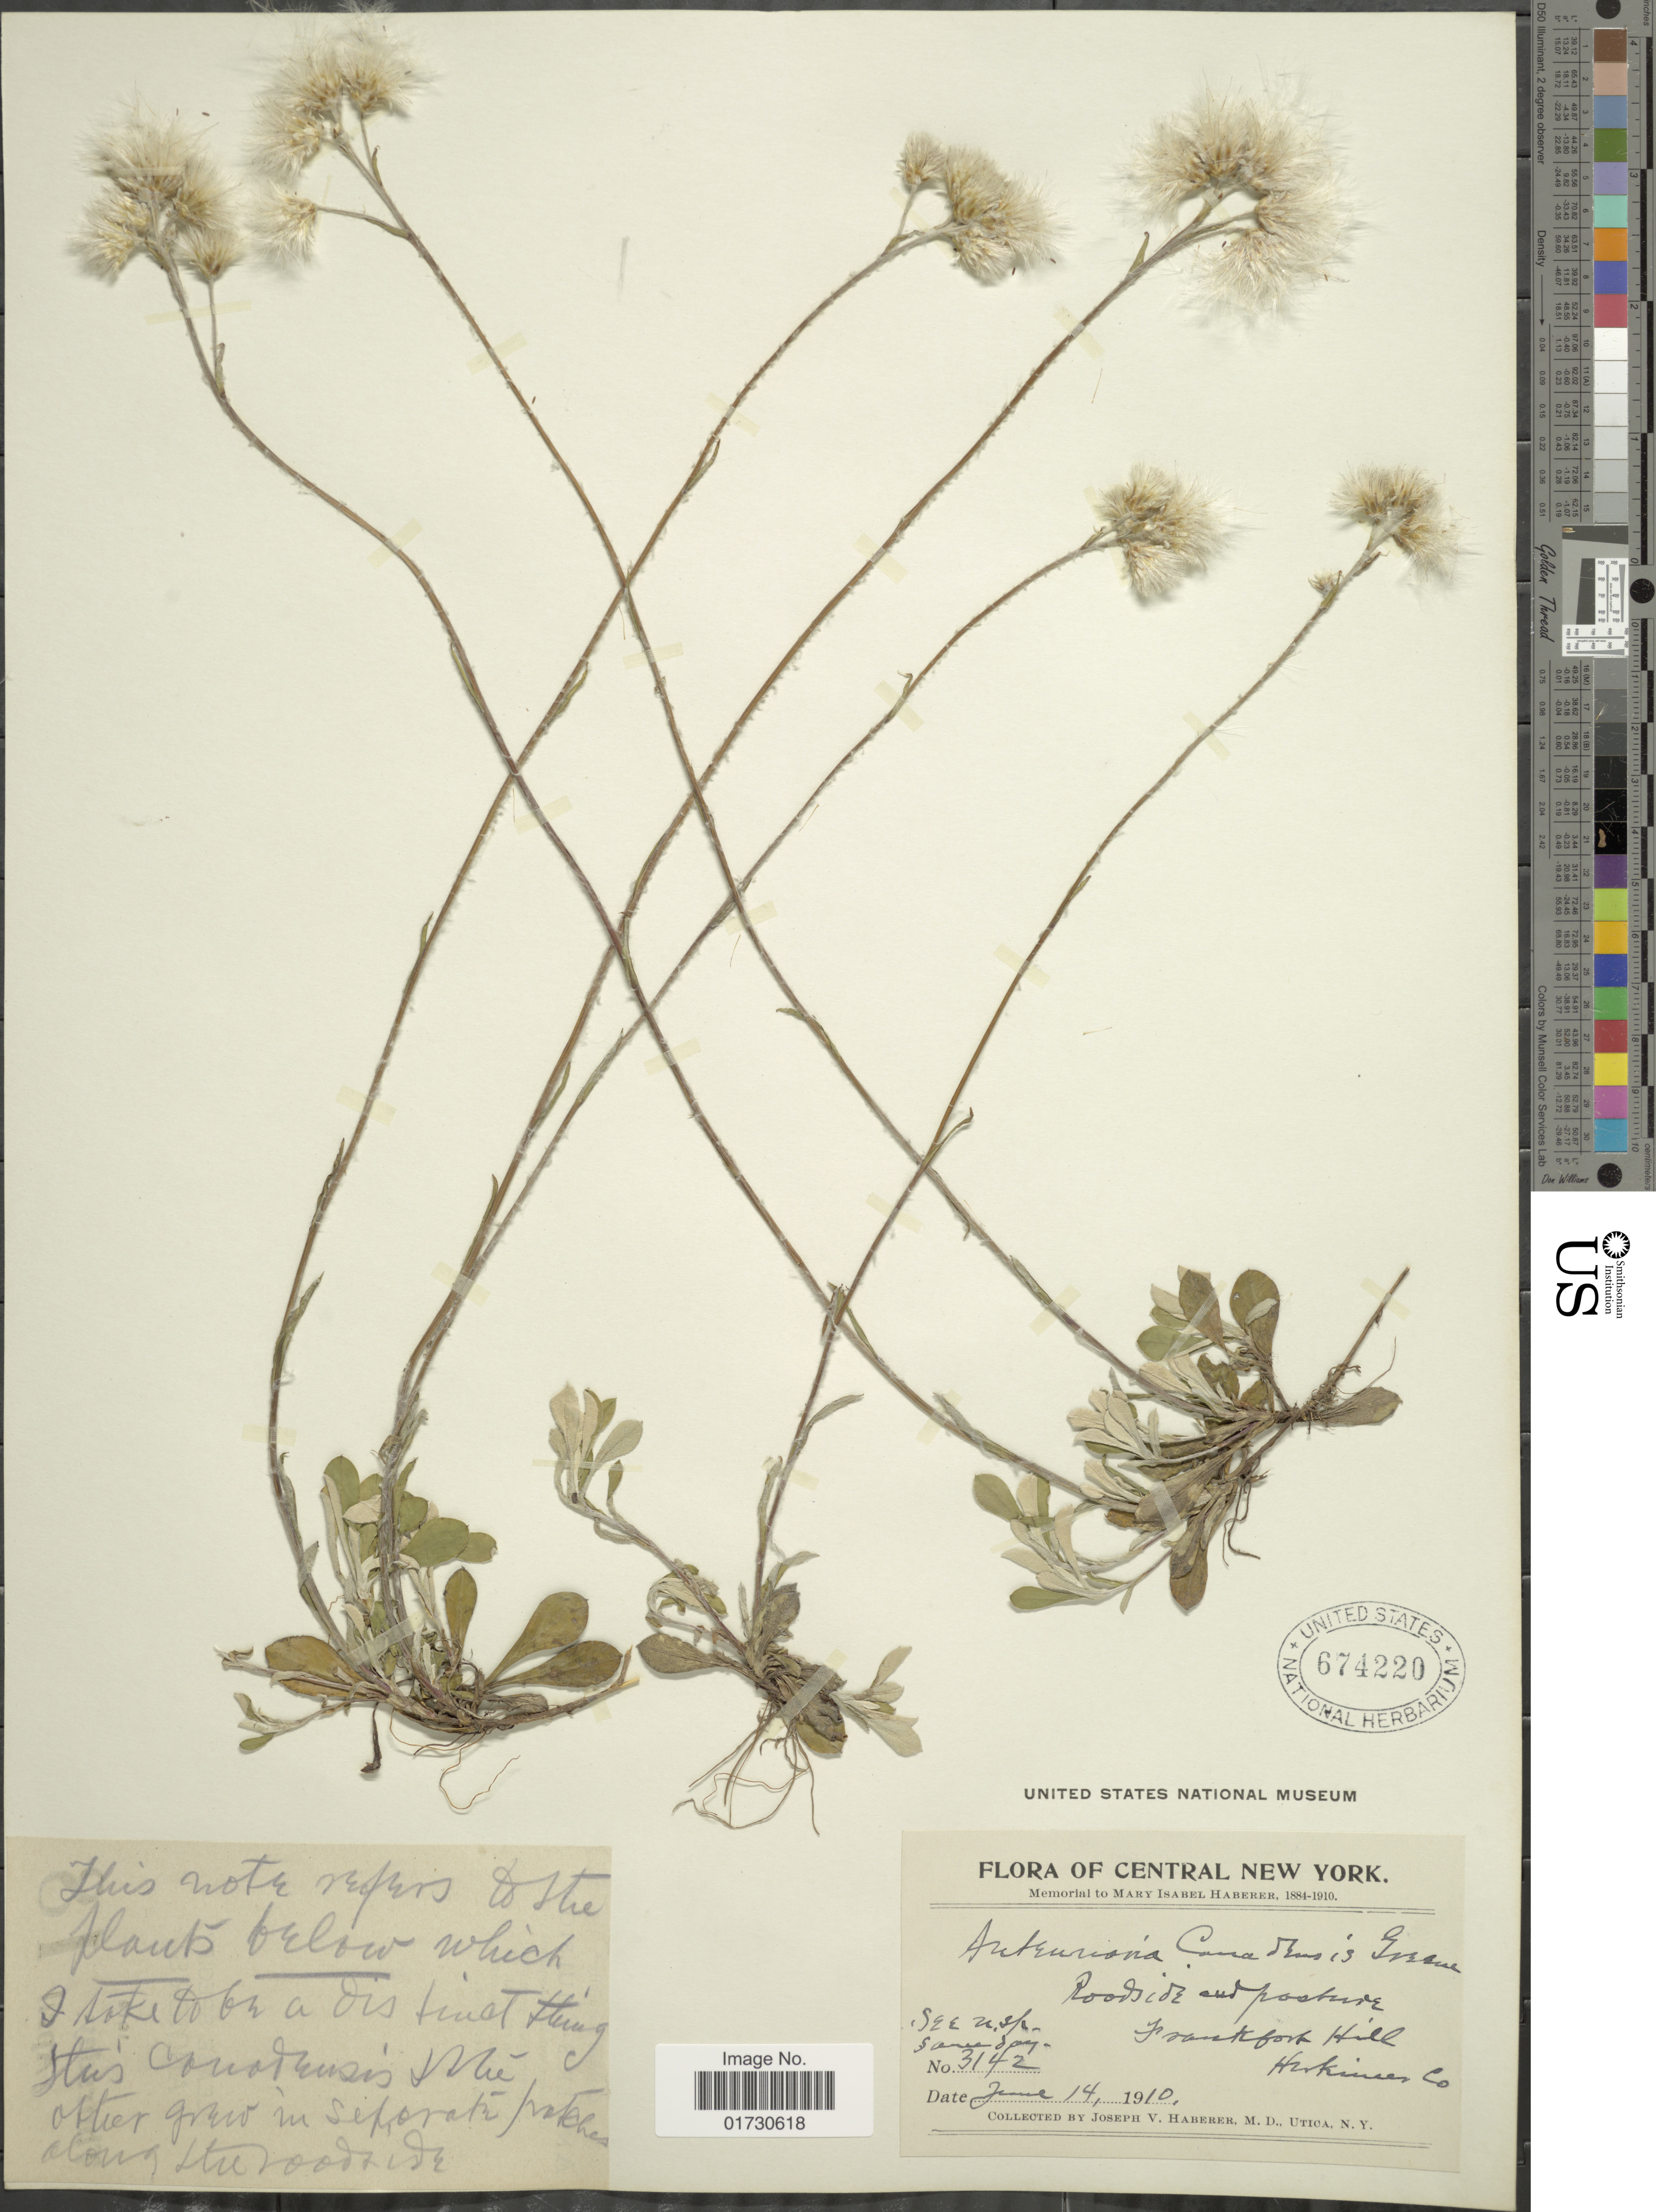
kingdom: Plantae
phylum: Tracheophyta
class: Magnoliopsida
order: Asterales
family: Asteraceae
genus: Antennaria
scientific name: Antennaria canadensis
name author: Greene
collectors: J. V. Haberer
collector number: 3142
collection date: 1910-06-14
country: United States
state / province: New York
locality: Central New York, Roadside and pasture, Frankfork Hill, Herkimer Co.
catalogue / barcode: US 674220